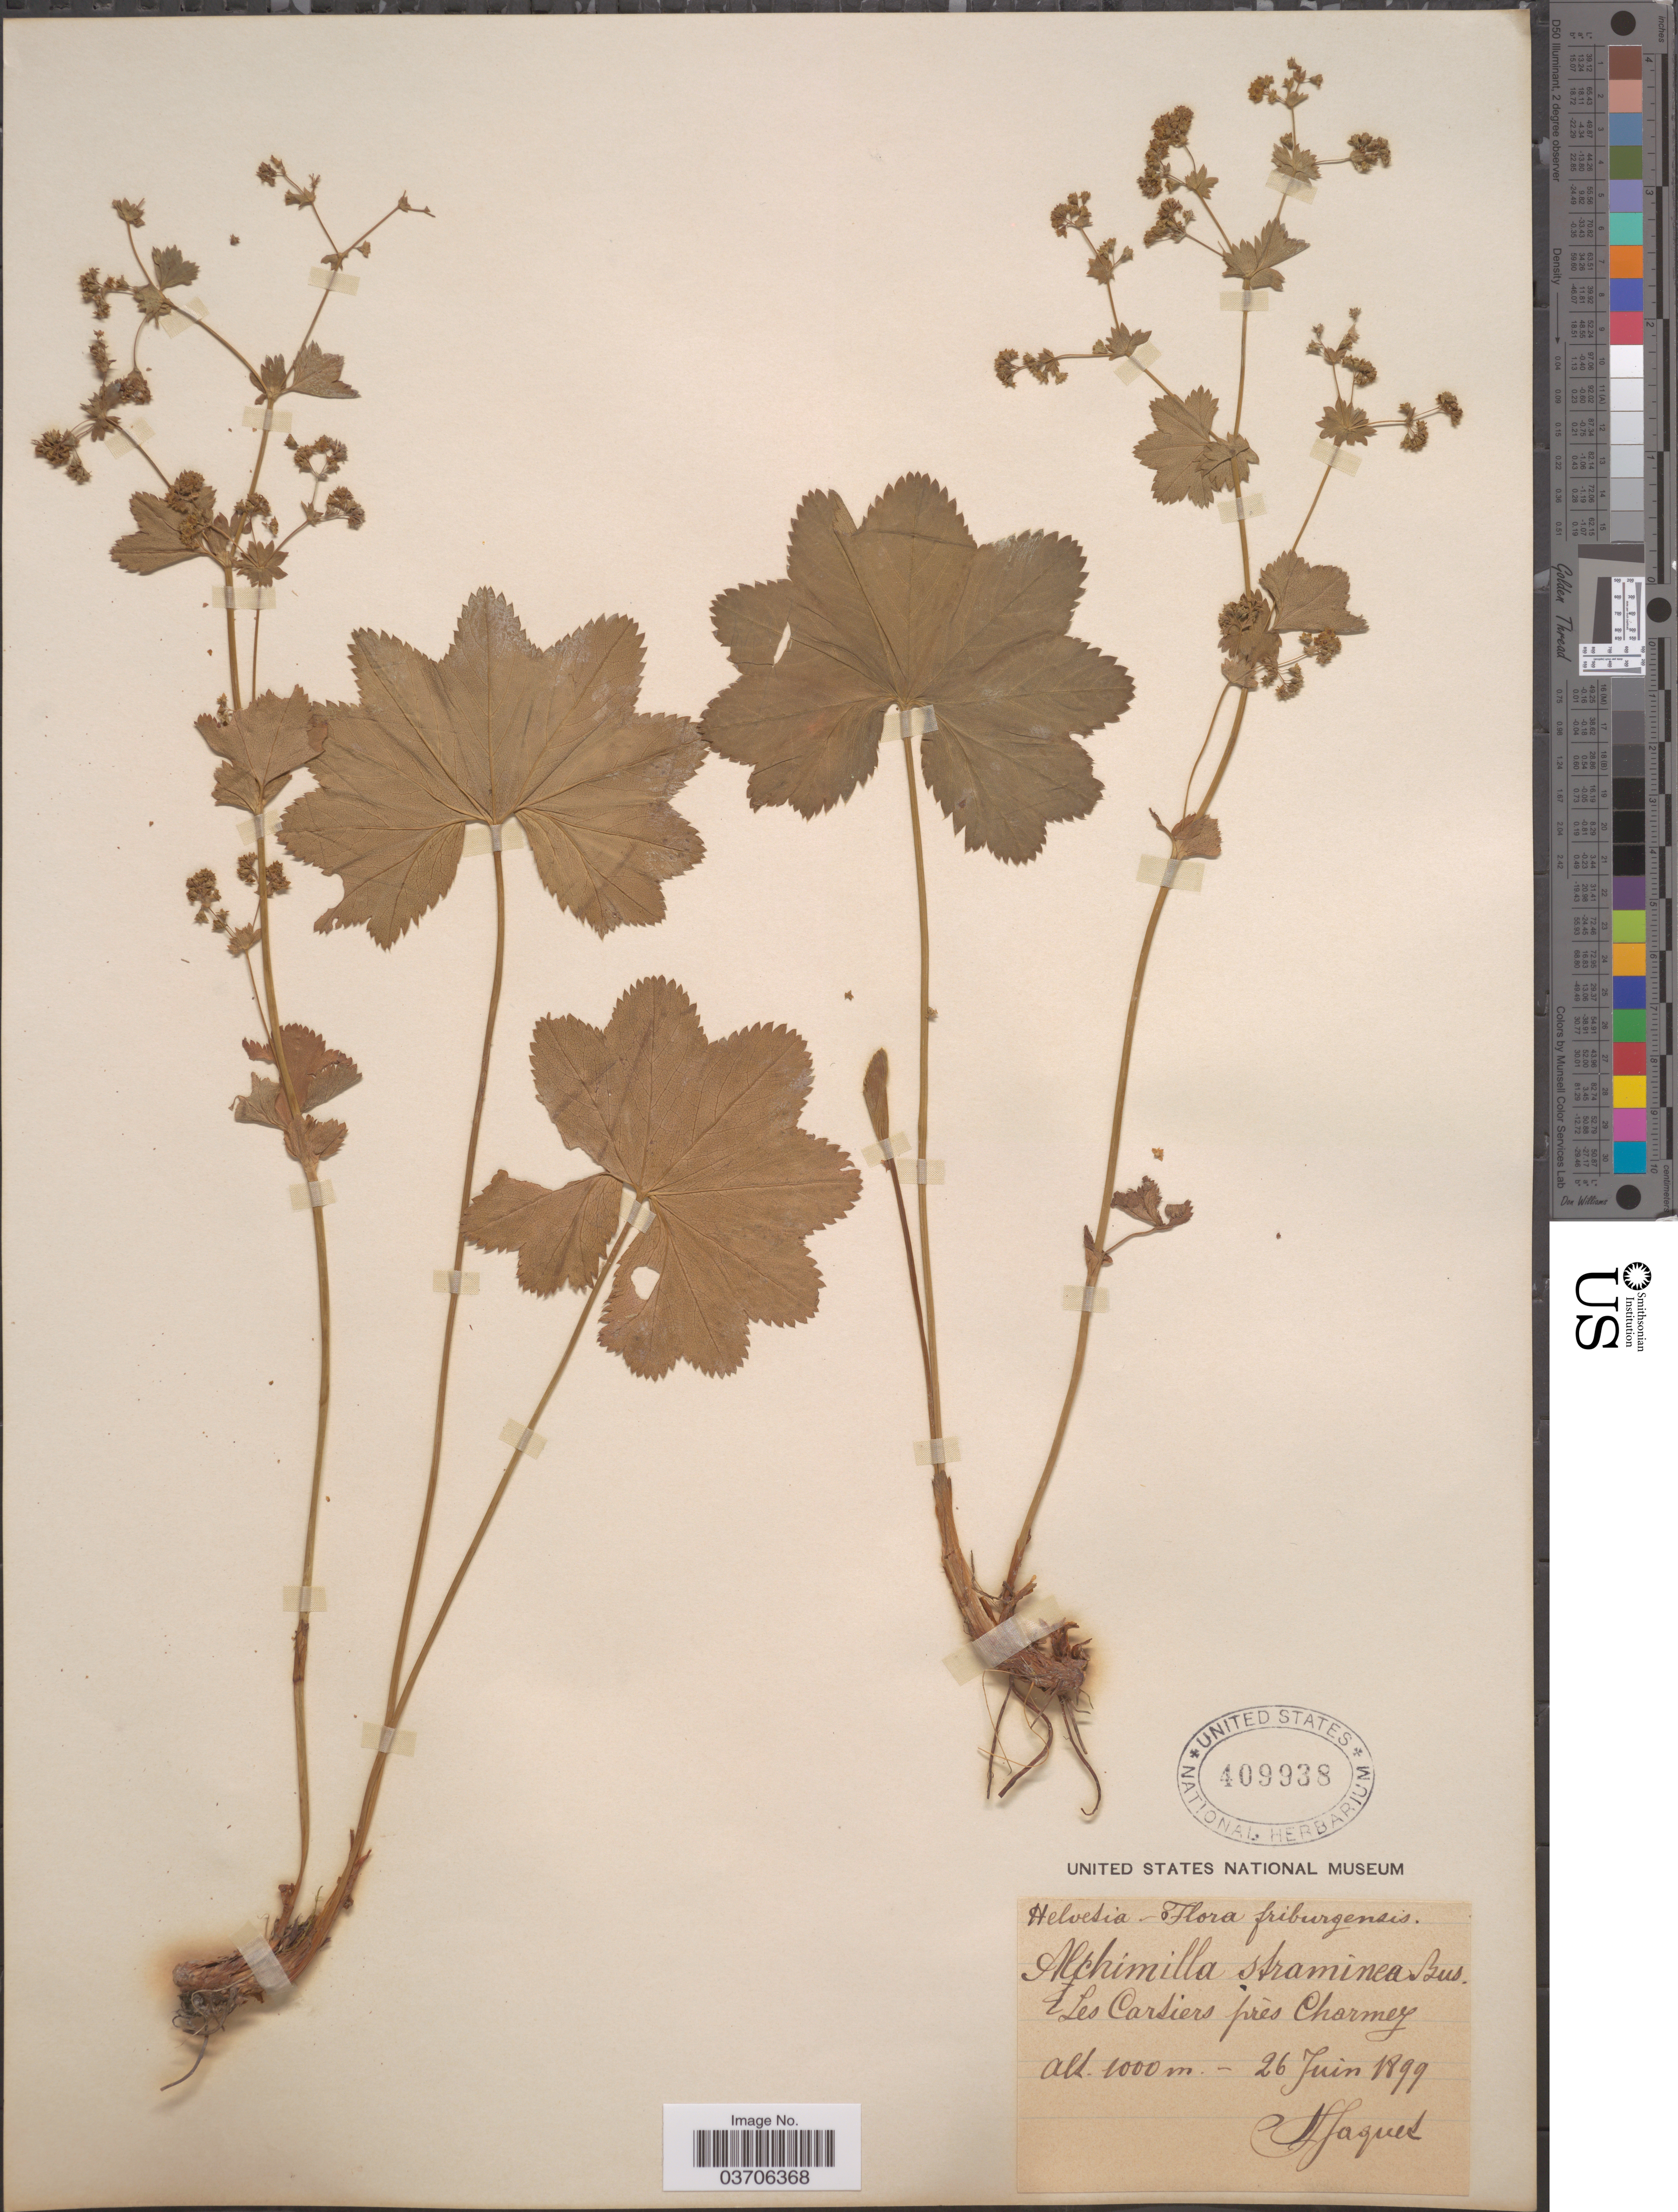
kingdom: Plantae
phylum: Tracheophyta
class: Magnoliopsida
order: Rosales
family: Rosaceae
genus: Alchemilla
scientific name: Alchemilla straminea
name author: Buser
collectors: F. Jaquet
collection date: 1899-06-26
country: Switzerland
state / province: Fribourg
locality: Helvetia. Les Cartiers près Charmey.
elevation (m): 1000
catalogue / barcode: US 409938